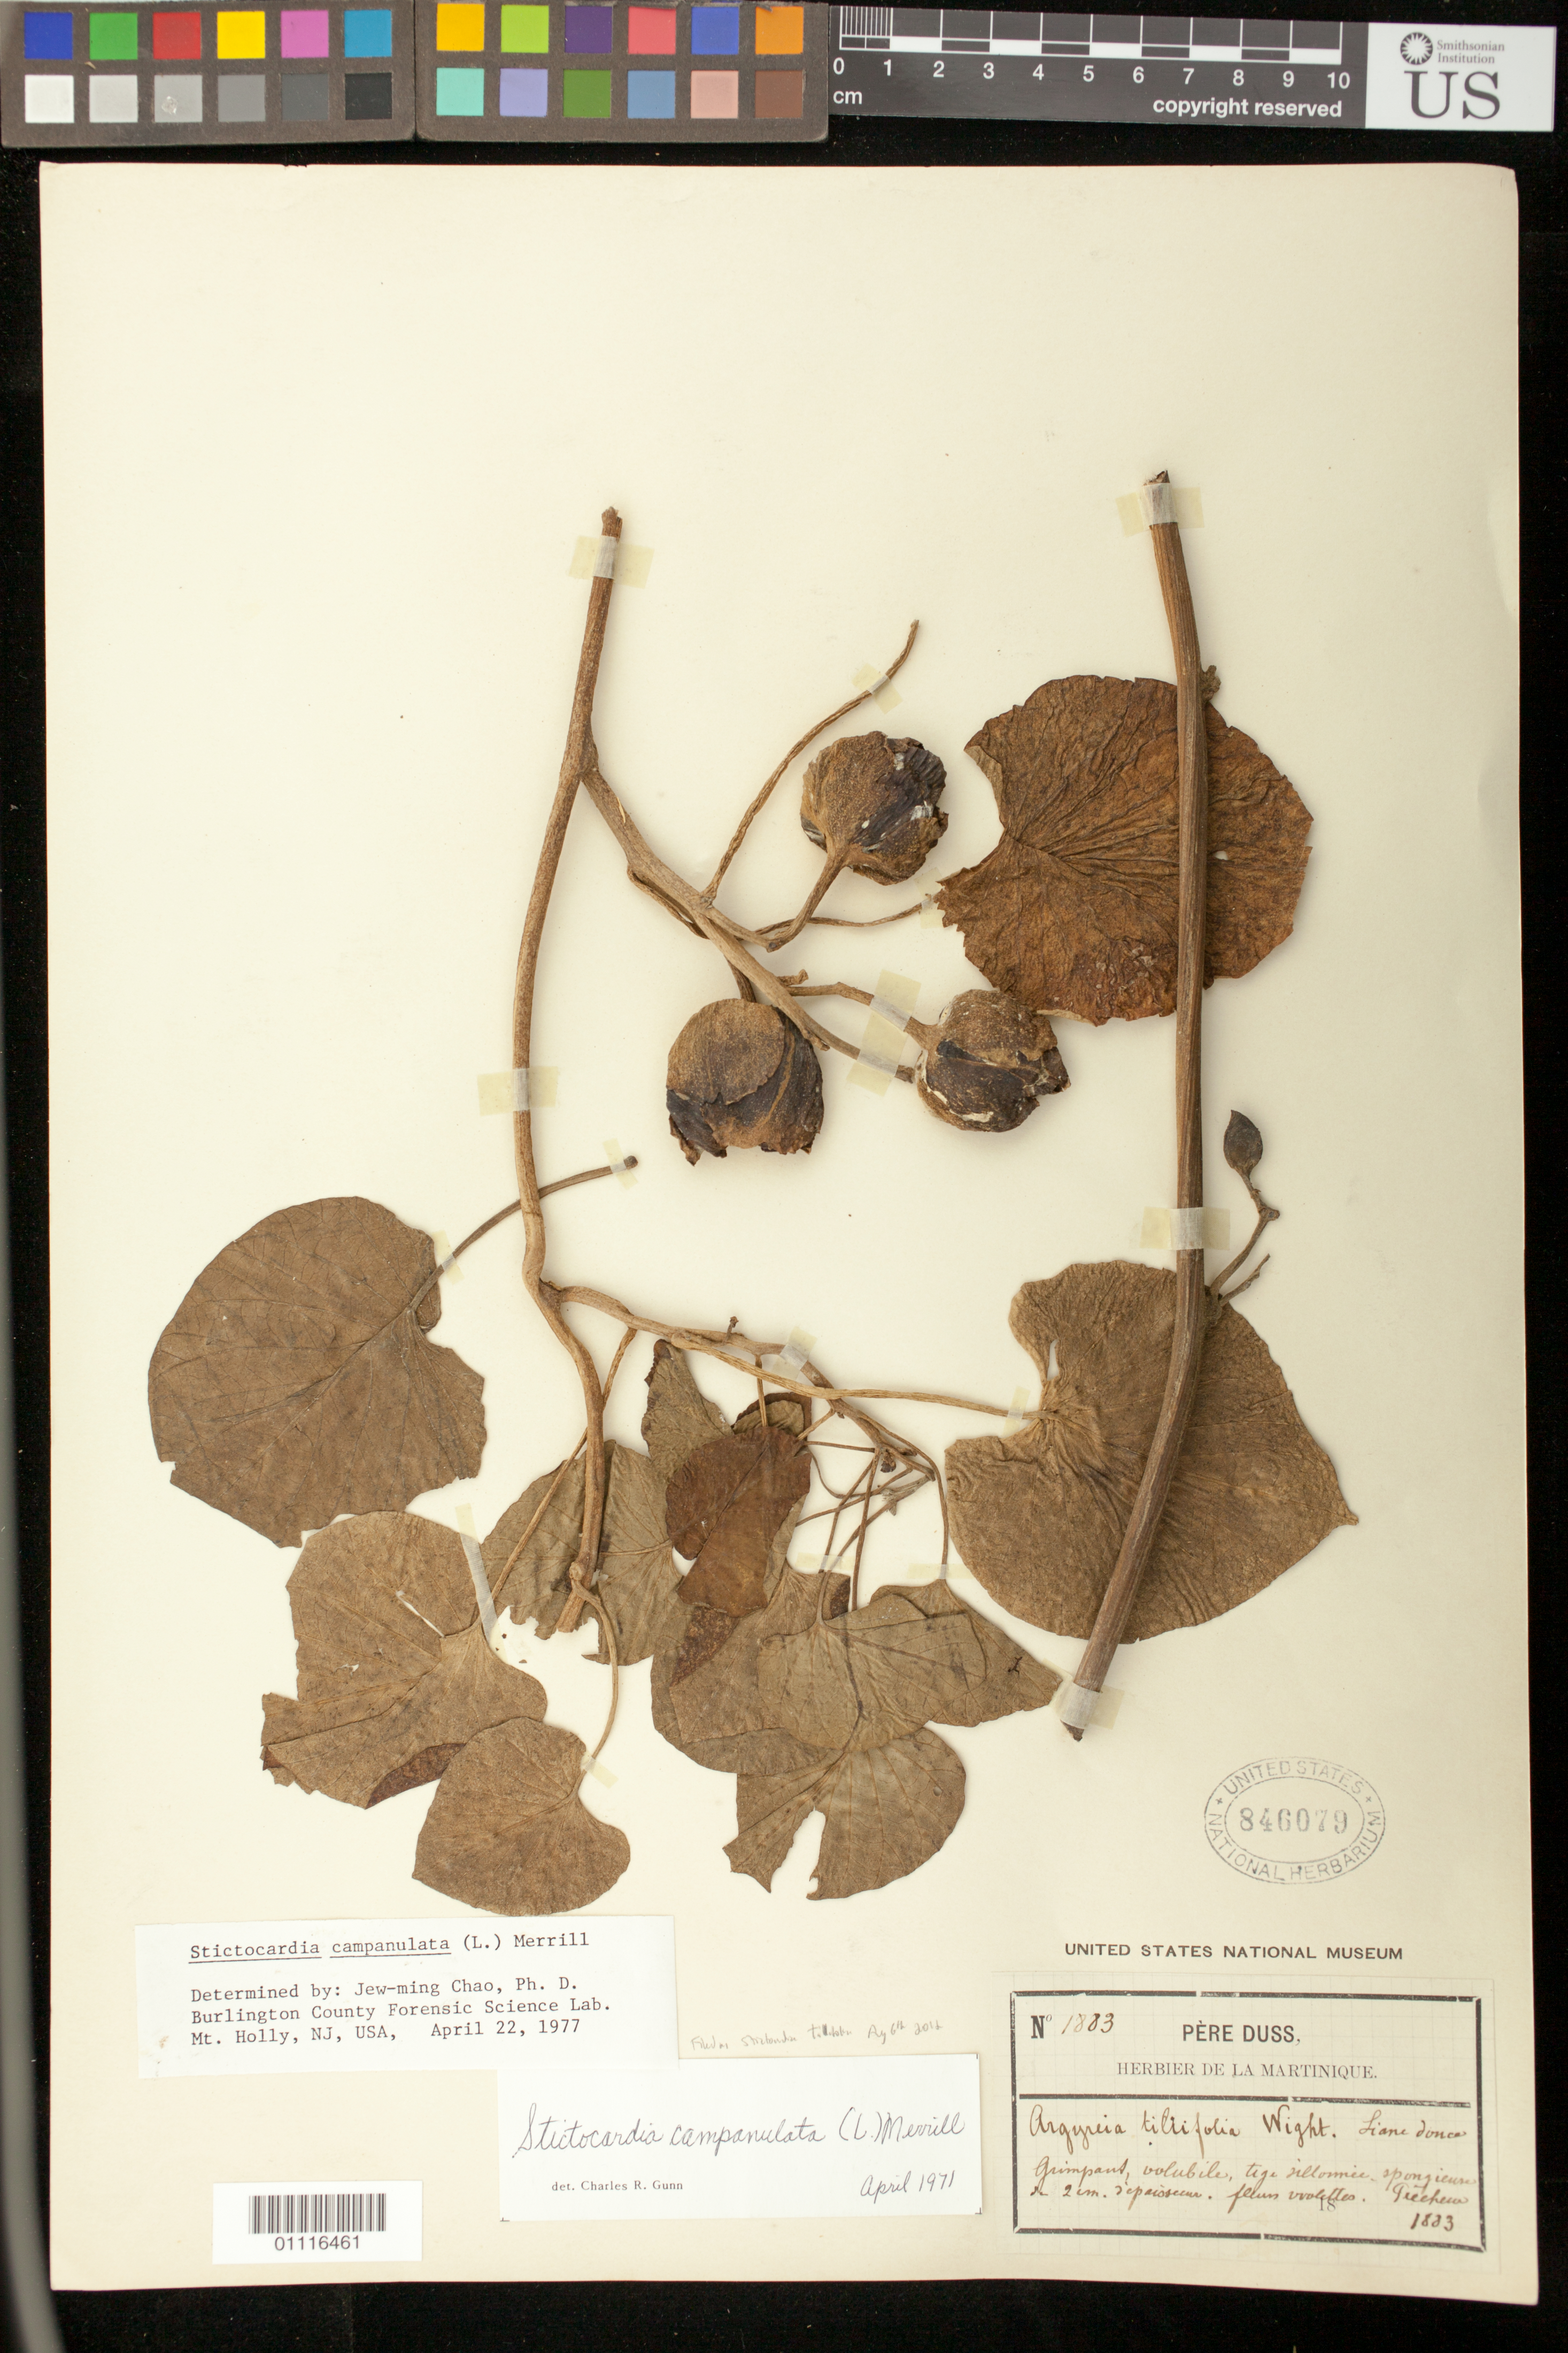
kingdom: Plantae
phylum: Tracheophyta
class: Magnoliopsida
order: Solanales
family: Convolvulaceae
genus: Ipomoea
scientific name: Ipomoea tiliifolia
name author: (Desr.) Roem. & Schult.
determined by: Sumadijaya, Alex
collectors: Père Duss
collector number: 1883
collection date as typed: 1883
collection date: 1883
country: Martinique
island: Martinique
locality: Freefew.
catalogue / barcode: US 846079